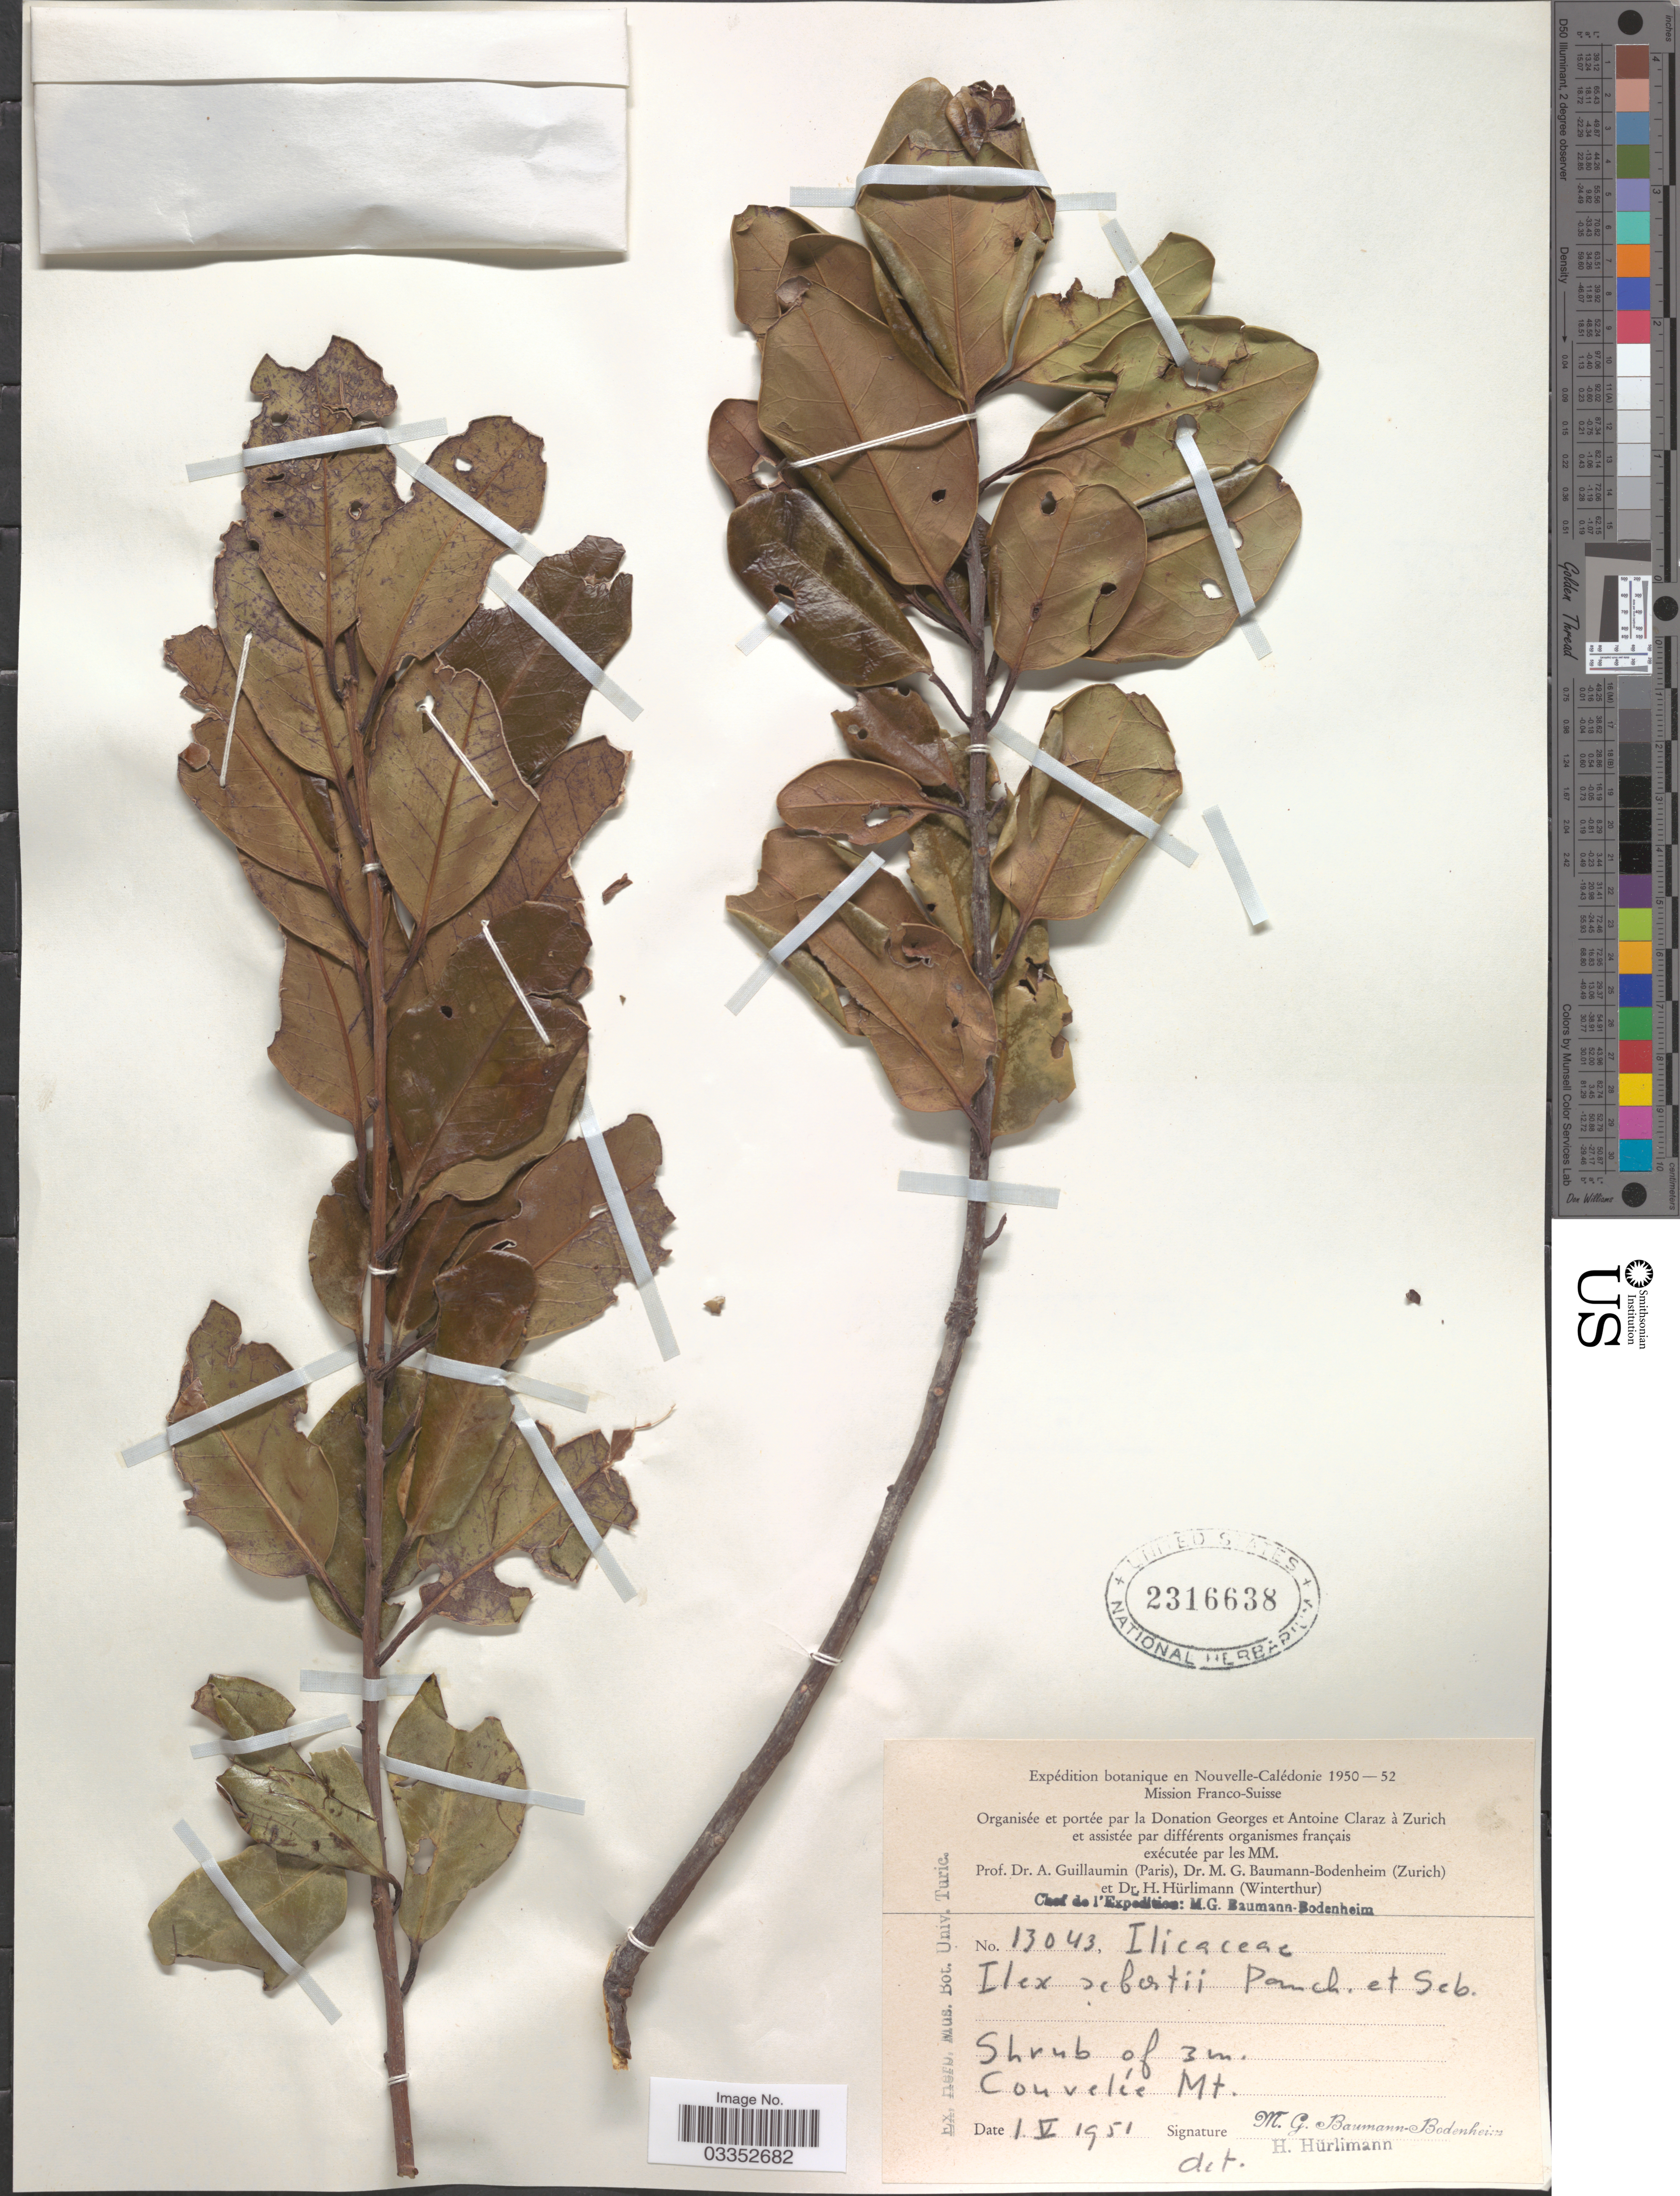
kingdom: Plantae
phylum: Tracheophyta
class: Magnoliopsida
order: Aquifoliales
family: Aquifoliaceae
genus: Ilex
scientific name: Ilex sebertii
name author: Pancher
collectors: M. G. Baumann-Bodenheim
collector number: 13043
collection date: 1951-05-01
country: New Caledonia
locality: Nouvelle-Calédonie. Couvelée Mt.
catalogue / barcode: US 2316638